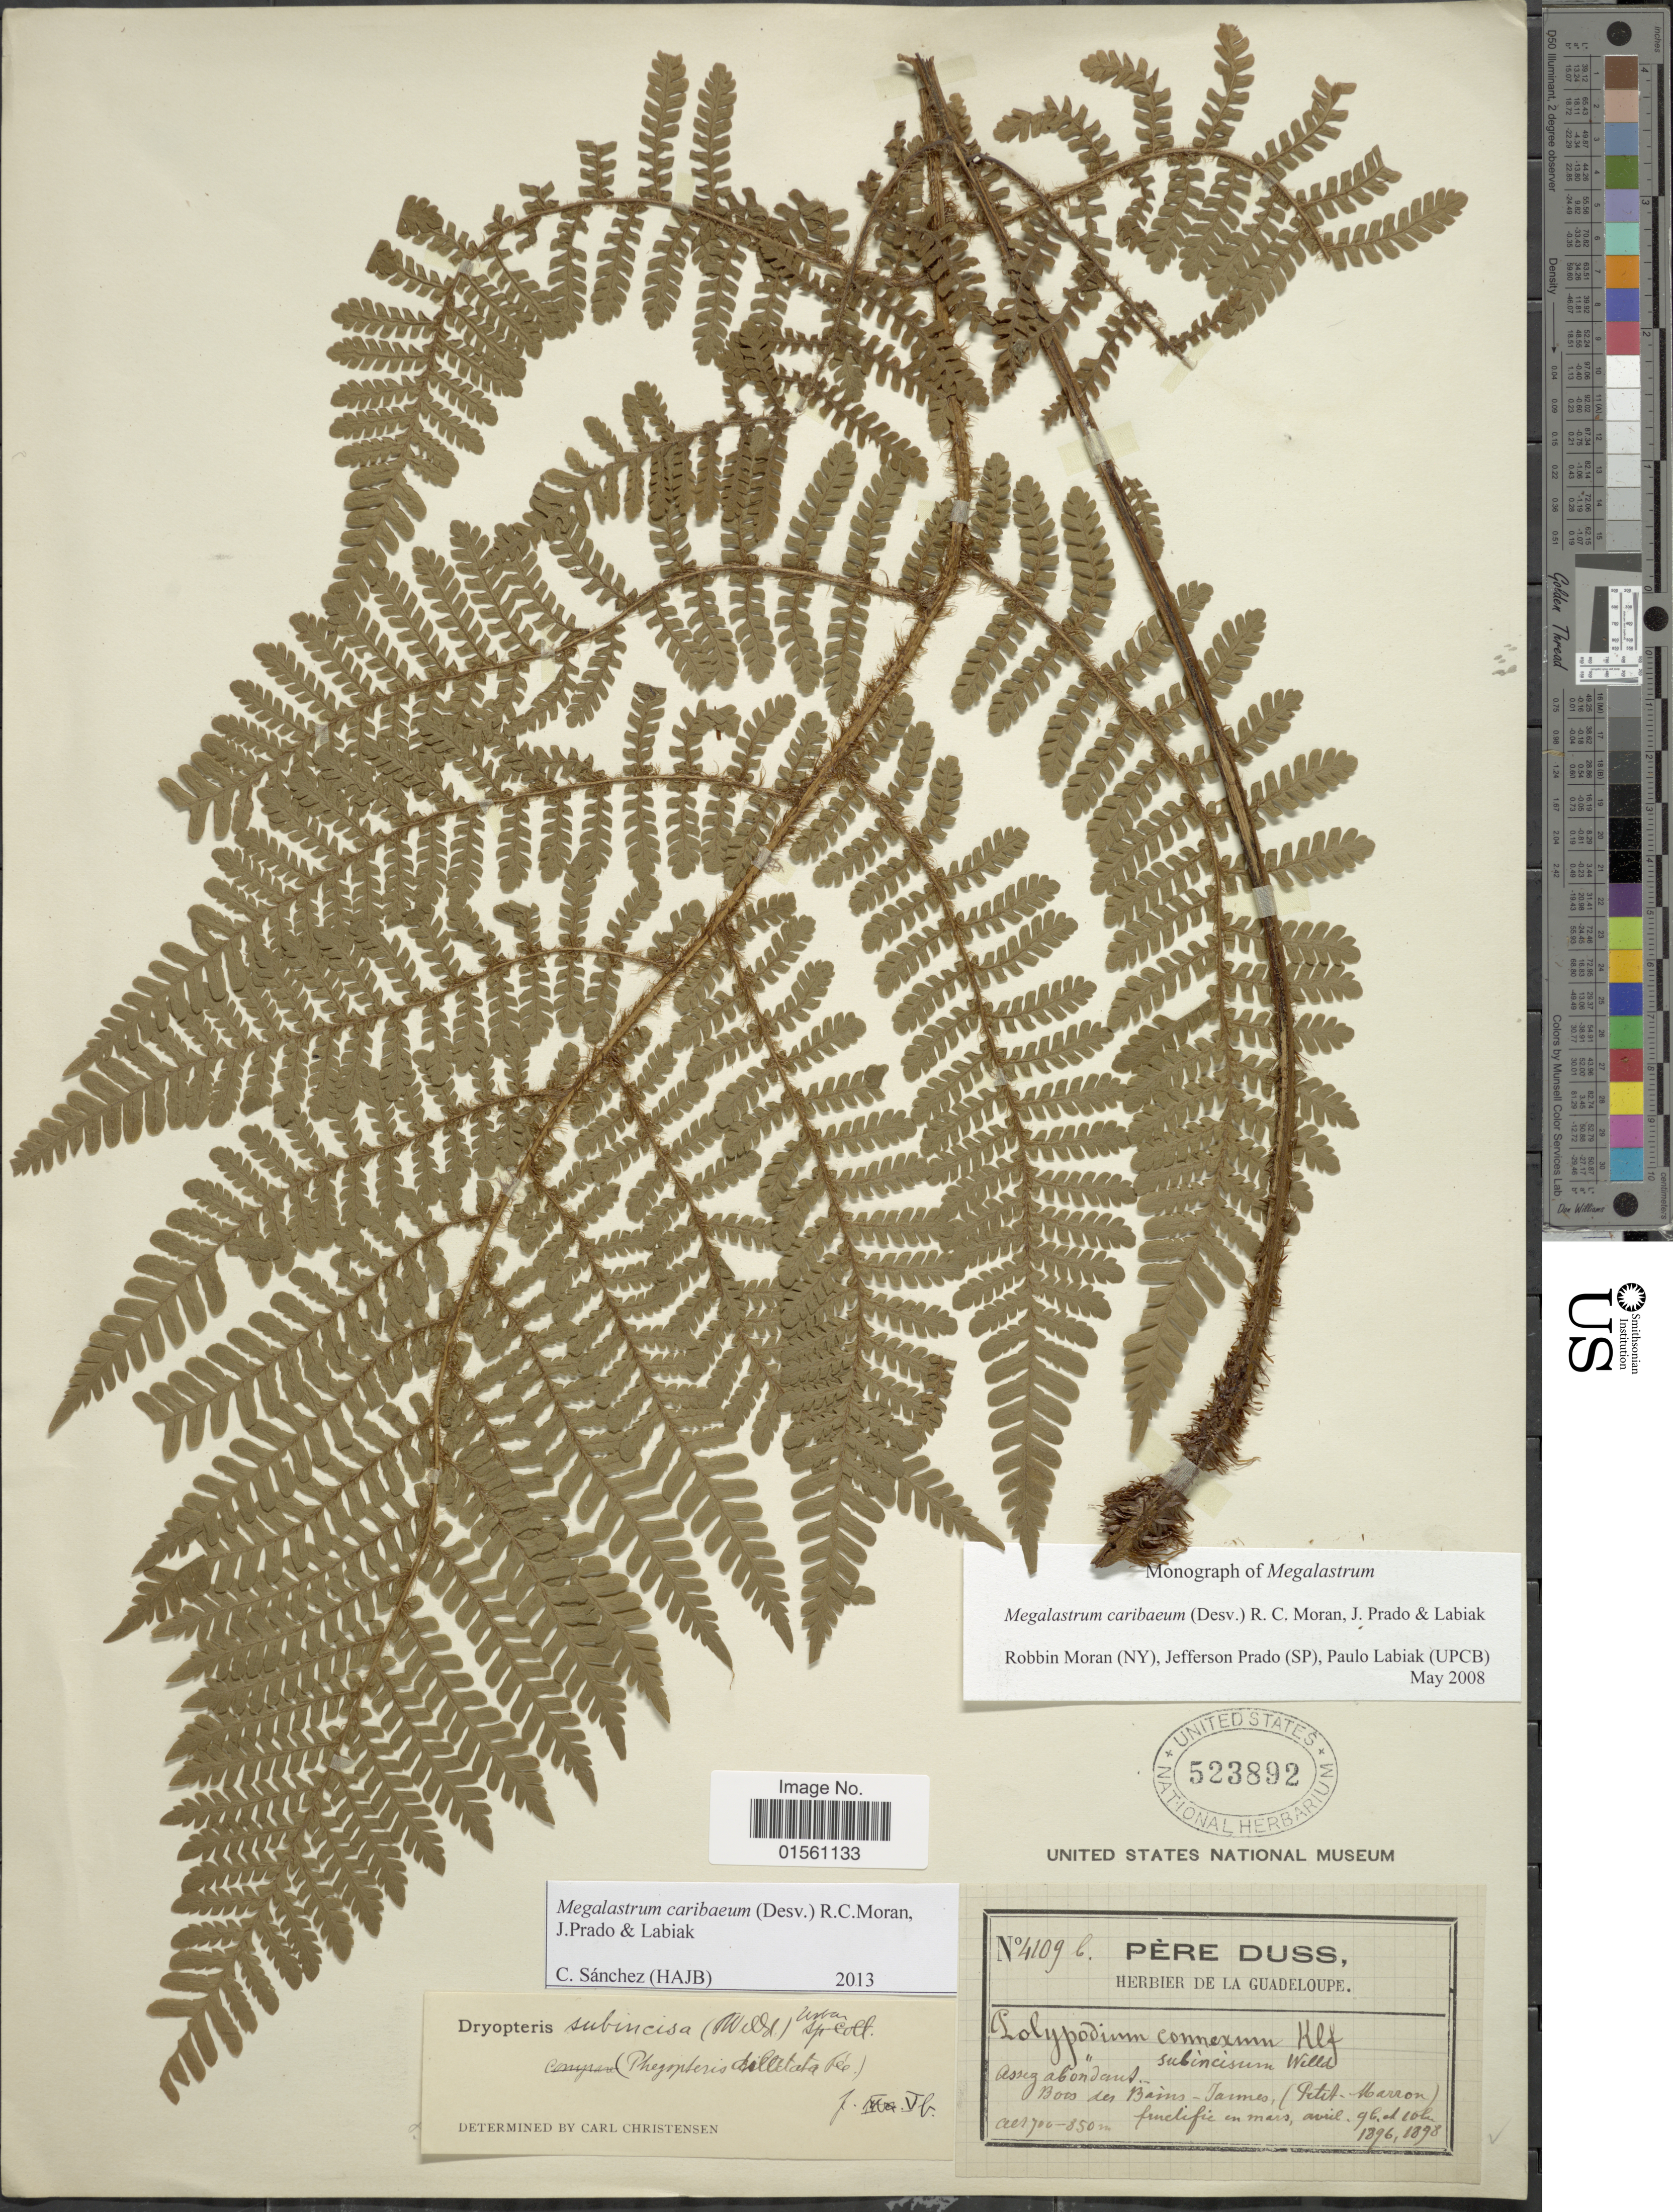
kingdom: Plantae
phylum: Tracheophyta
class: Polypodiopsida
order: Polypodiales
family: Dryopteridaceae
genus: Megalastrum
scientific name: Megalastrum caribaeum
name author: (Desv.) R.C. Moran et al.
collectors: Père Duss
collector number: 4109b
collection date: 1896-03/1898-12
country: Guadeloupe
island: Leeward Is.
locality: Bois des Bains-Jaunes, (Petit-Marron).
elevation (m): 700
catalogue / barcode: US 523892